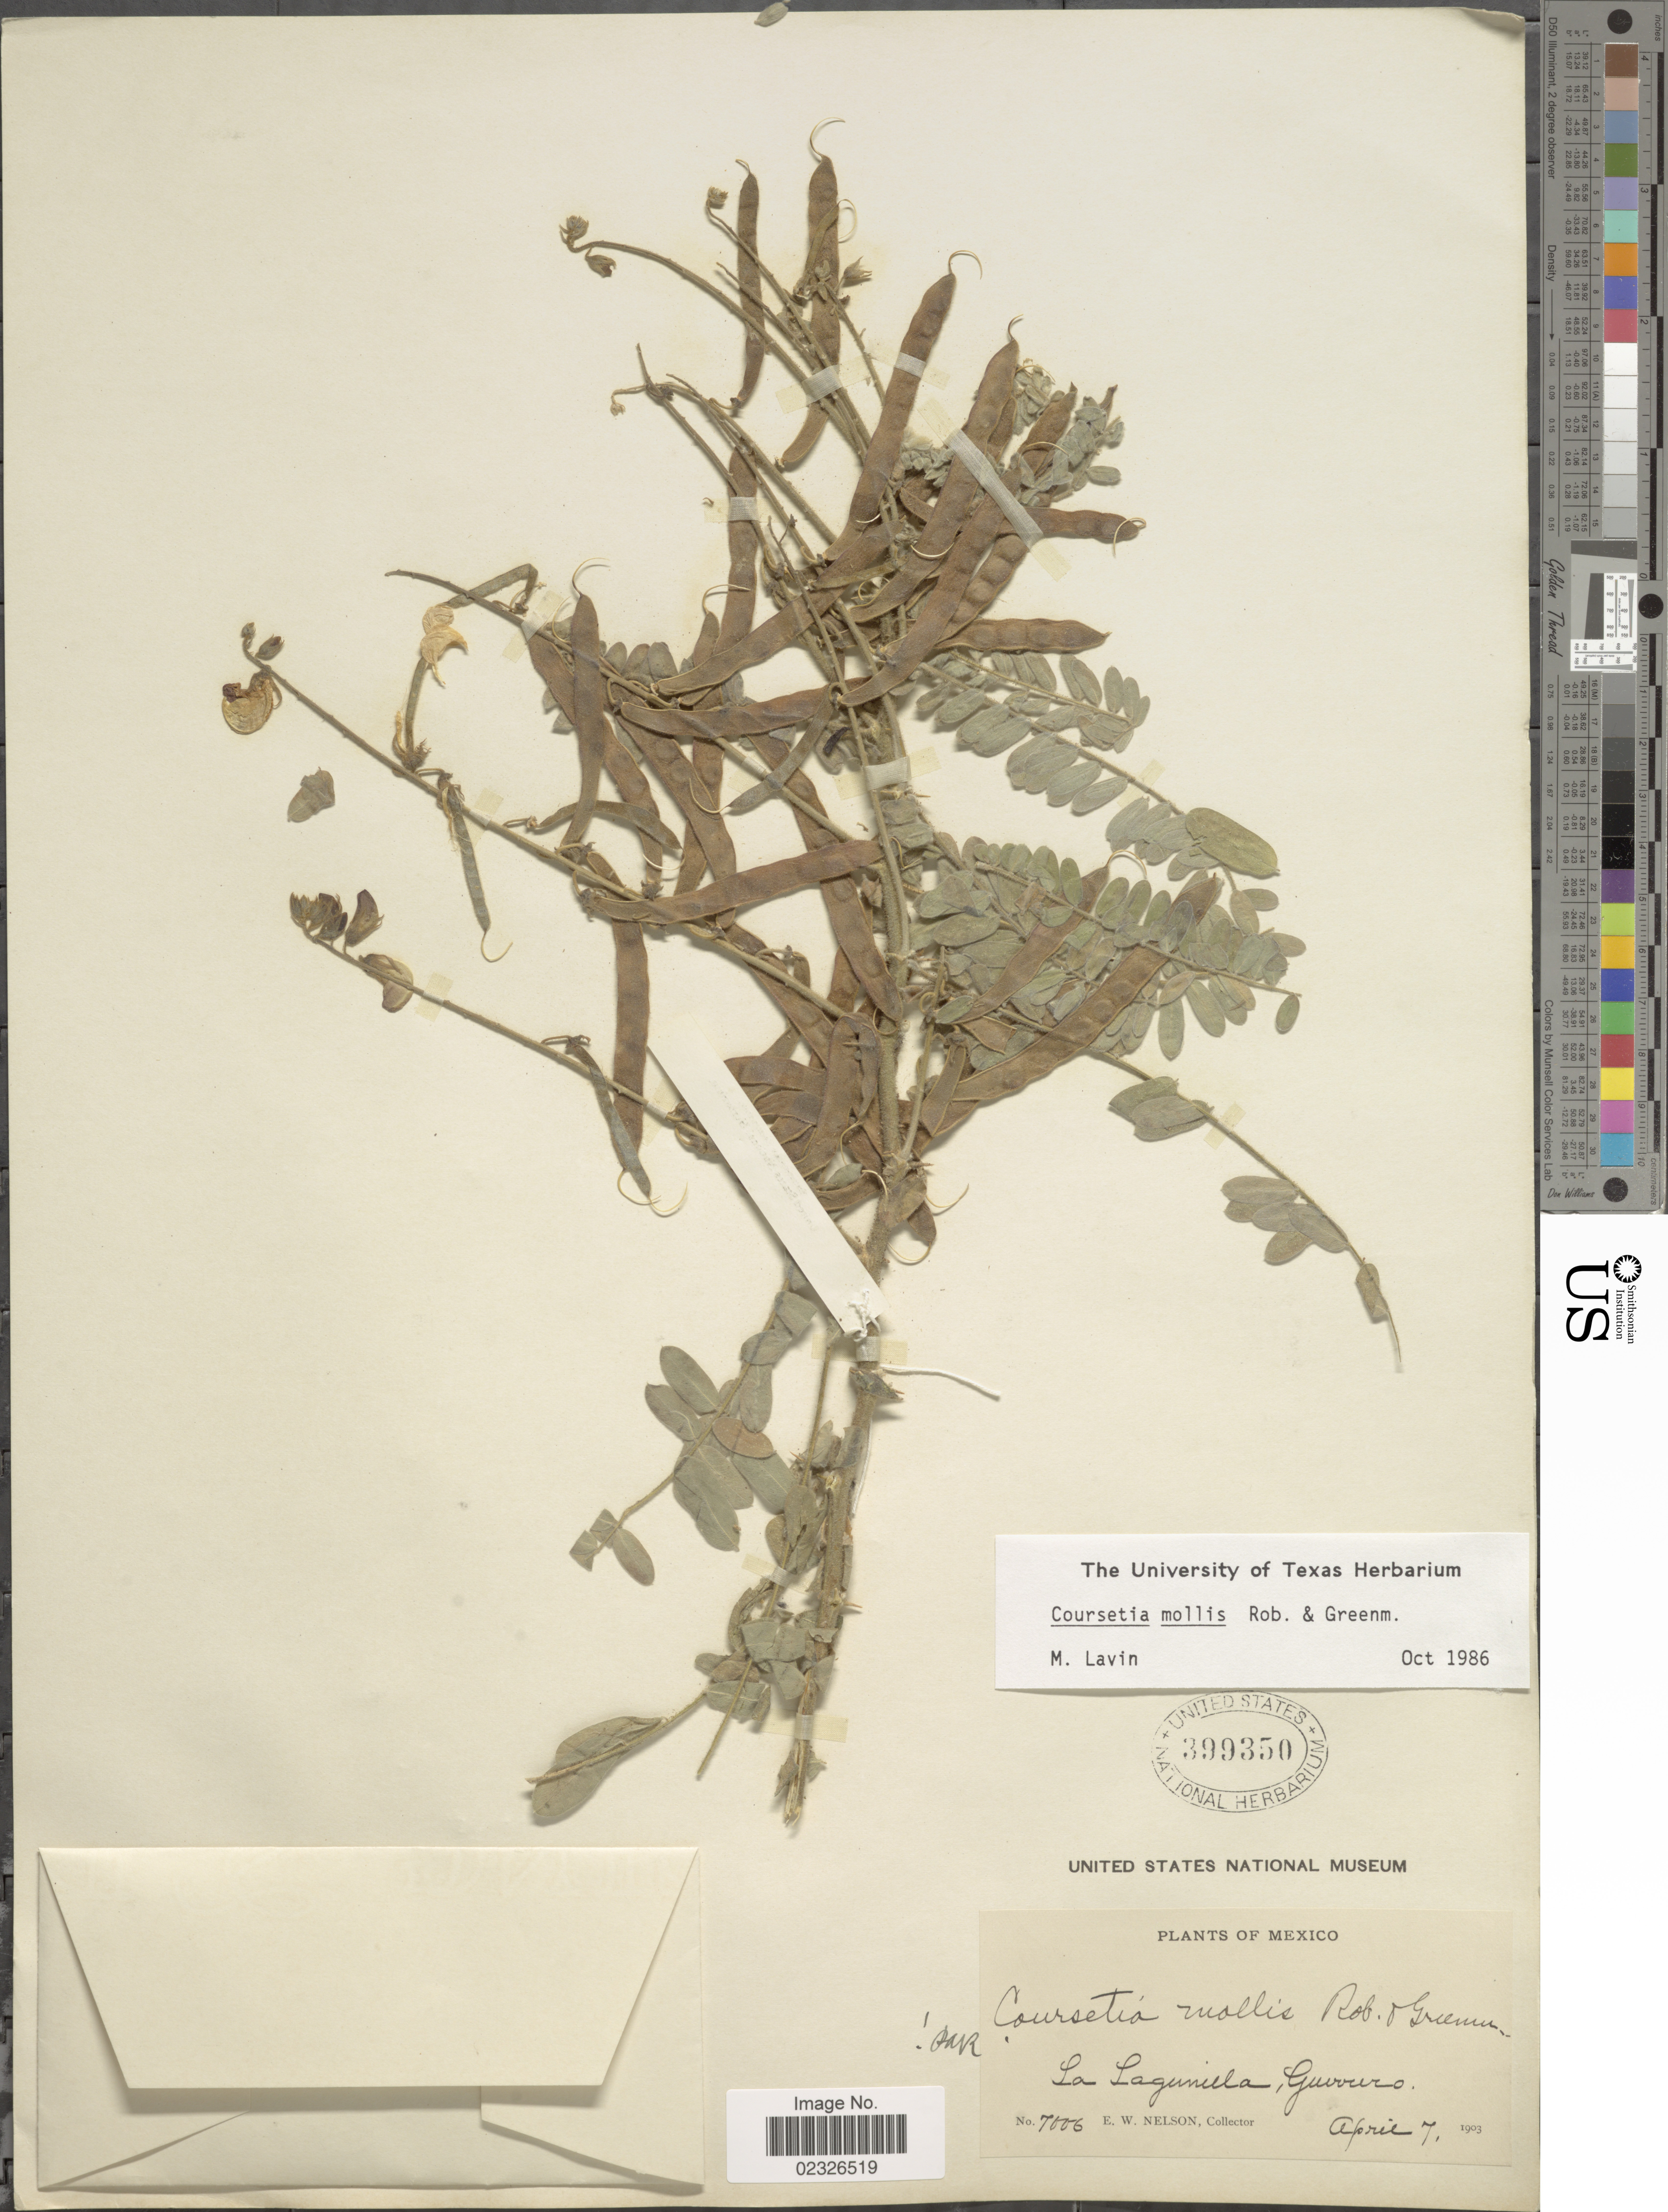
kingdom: Plantae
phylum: Tracheophyta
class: Magnoliopsida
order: Fabales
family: Fabaceae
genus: Coursetia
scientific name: Coursetia mollis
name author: B.L. Rob. & Greenm.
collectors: E. W. Nelson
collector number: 7006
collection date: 1903-04-07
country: Mexico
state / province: Guerrero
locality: La Lagunilla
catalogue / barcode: US 399350